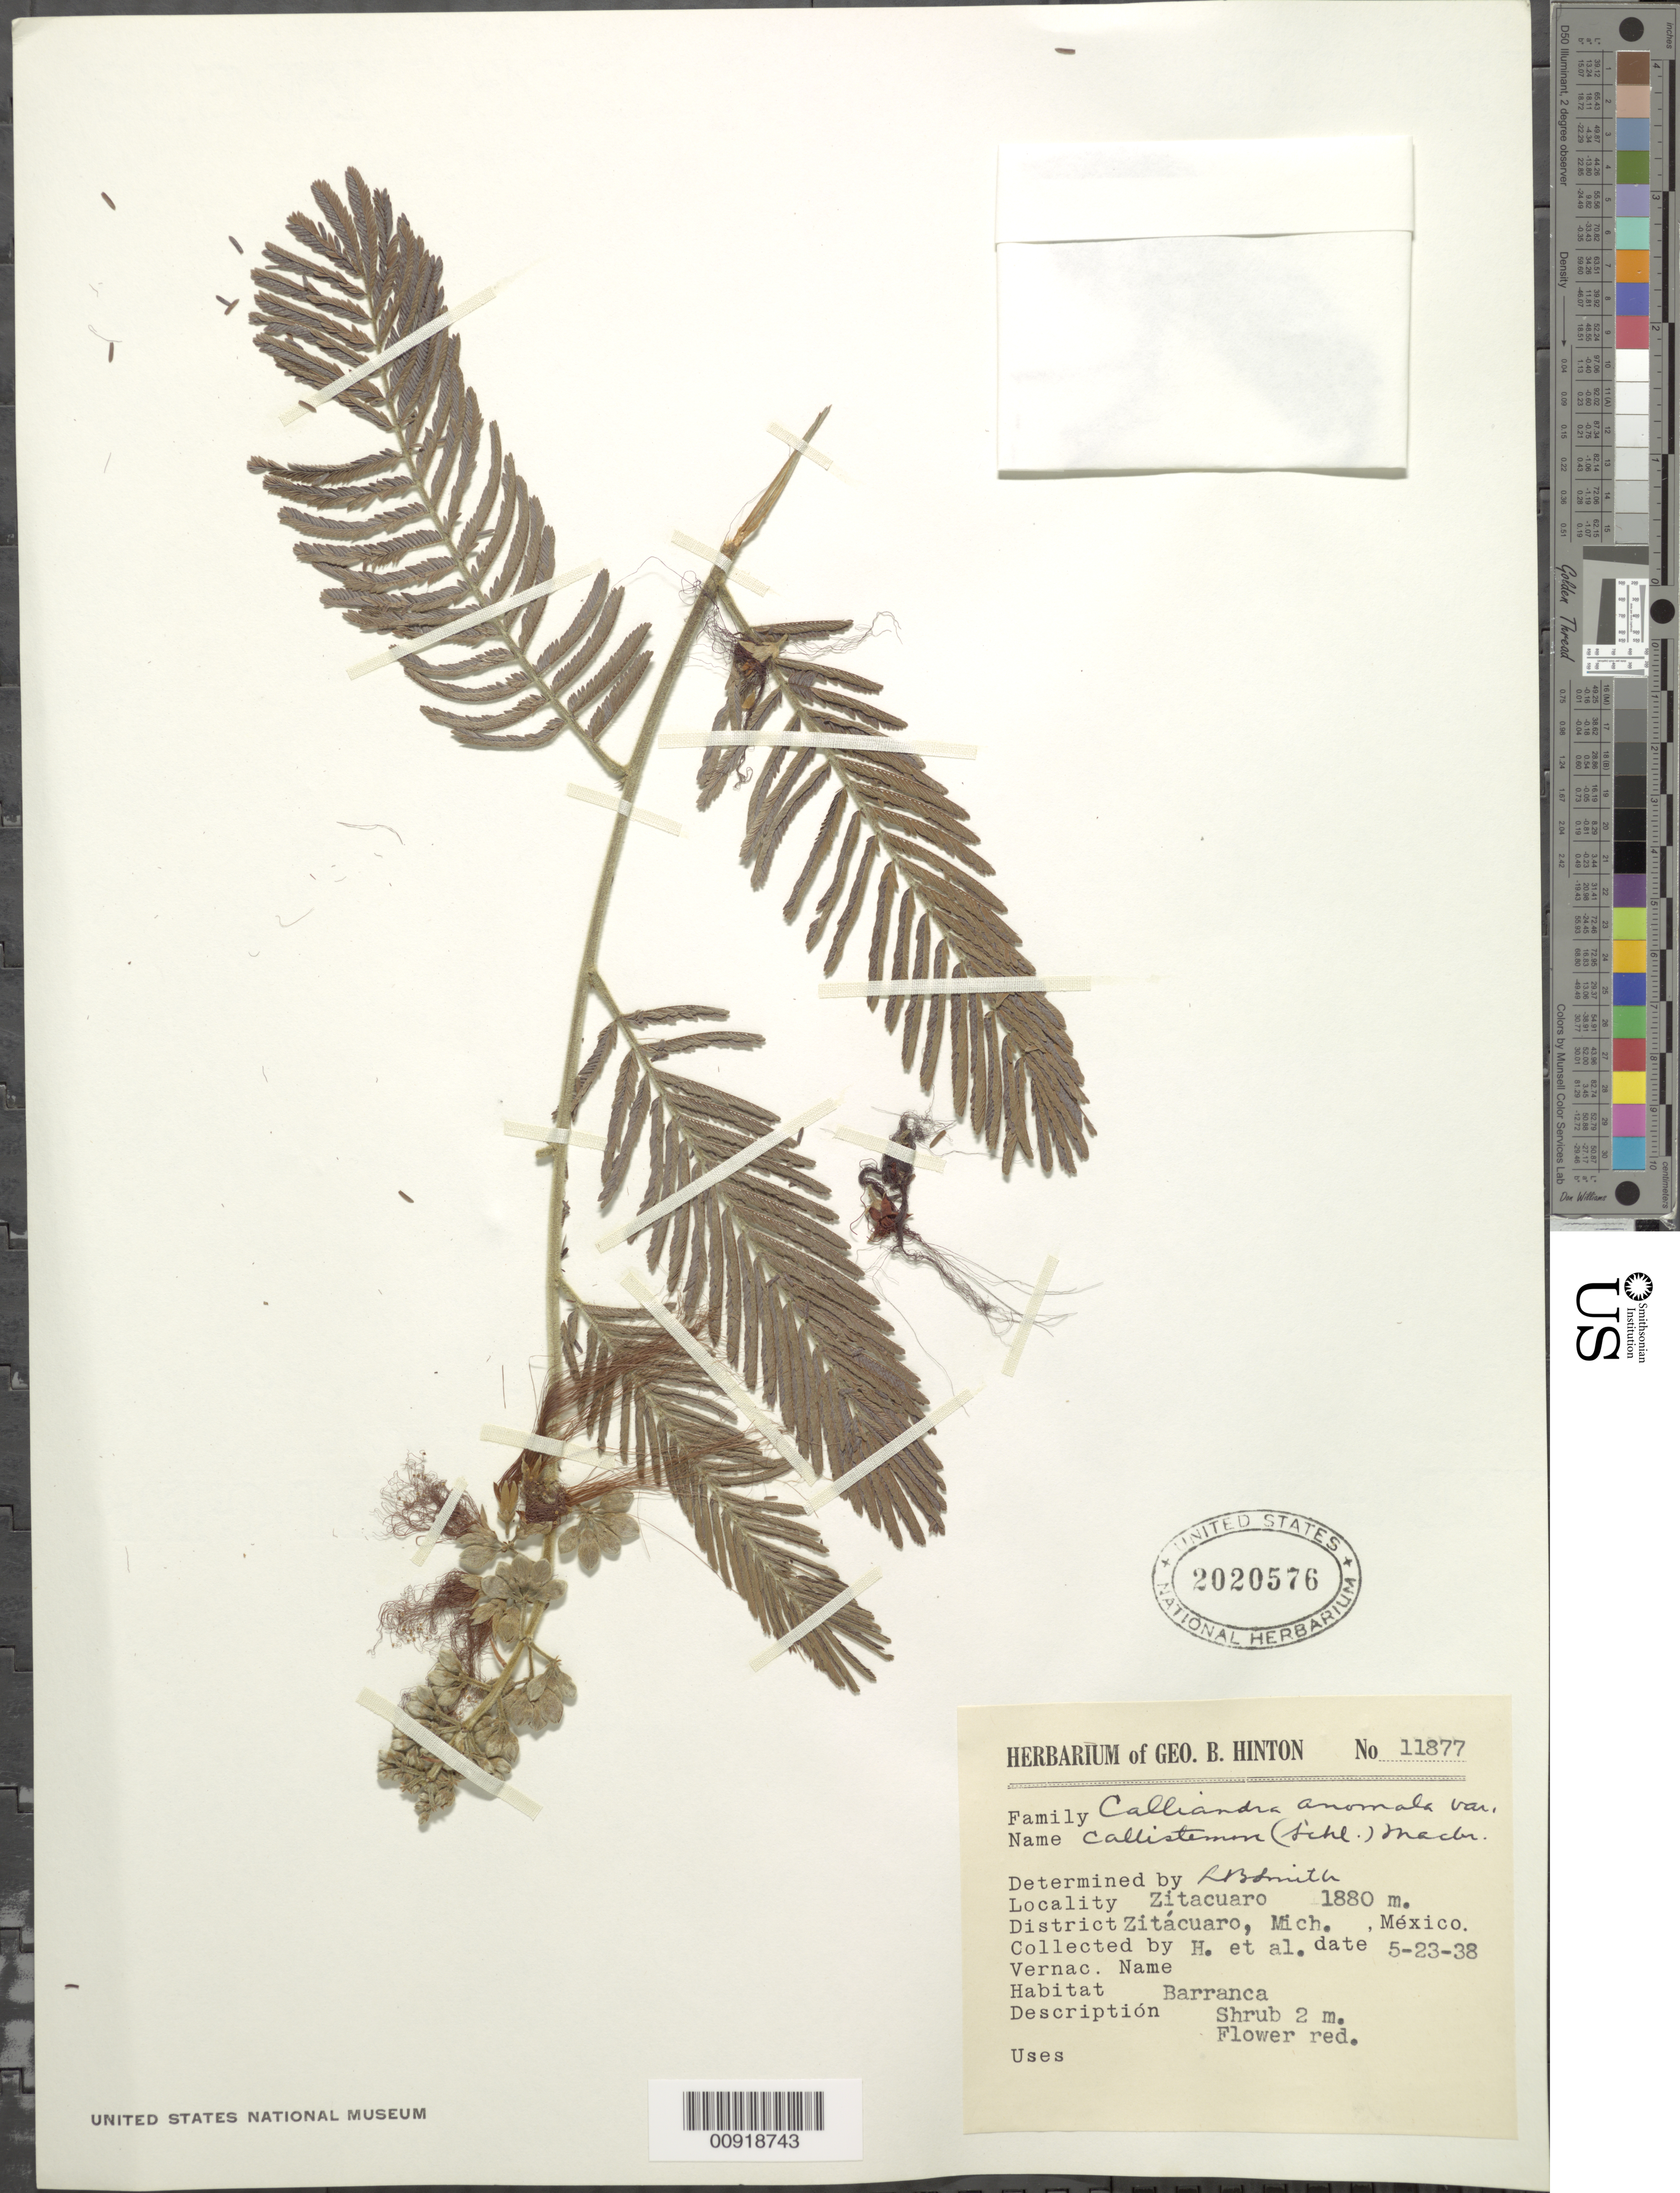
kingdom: Plantae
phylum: Tracheophyta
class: Magnoliopsida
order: Fabales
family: Fabaceae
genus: Calliandra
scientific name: Calliandra anomala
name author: (Kunth) J.F. Macbr.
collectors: G. B. Hinton & et al.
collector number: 11877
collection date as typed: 23 May 1938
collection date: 1938-05-23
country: Mexico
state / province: Michoacán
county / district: Zitácuaro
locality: Zitácuaro, District Zitácuaro, Michoacán.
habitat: Barranca.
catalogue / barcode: US 2020576